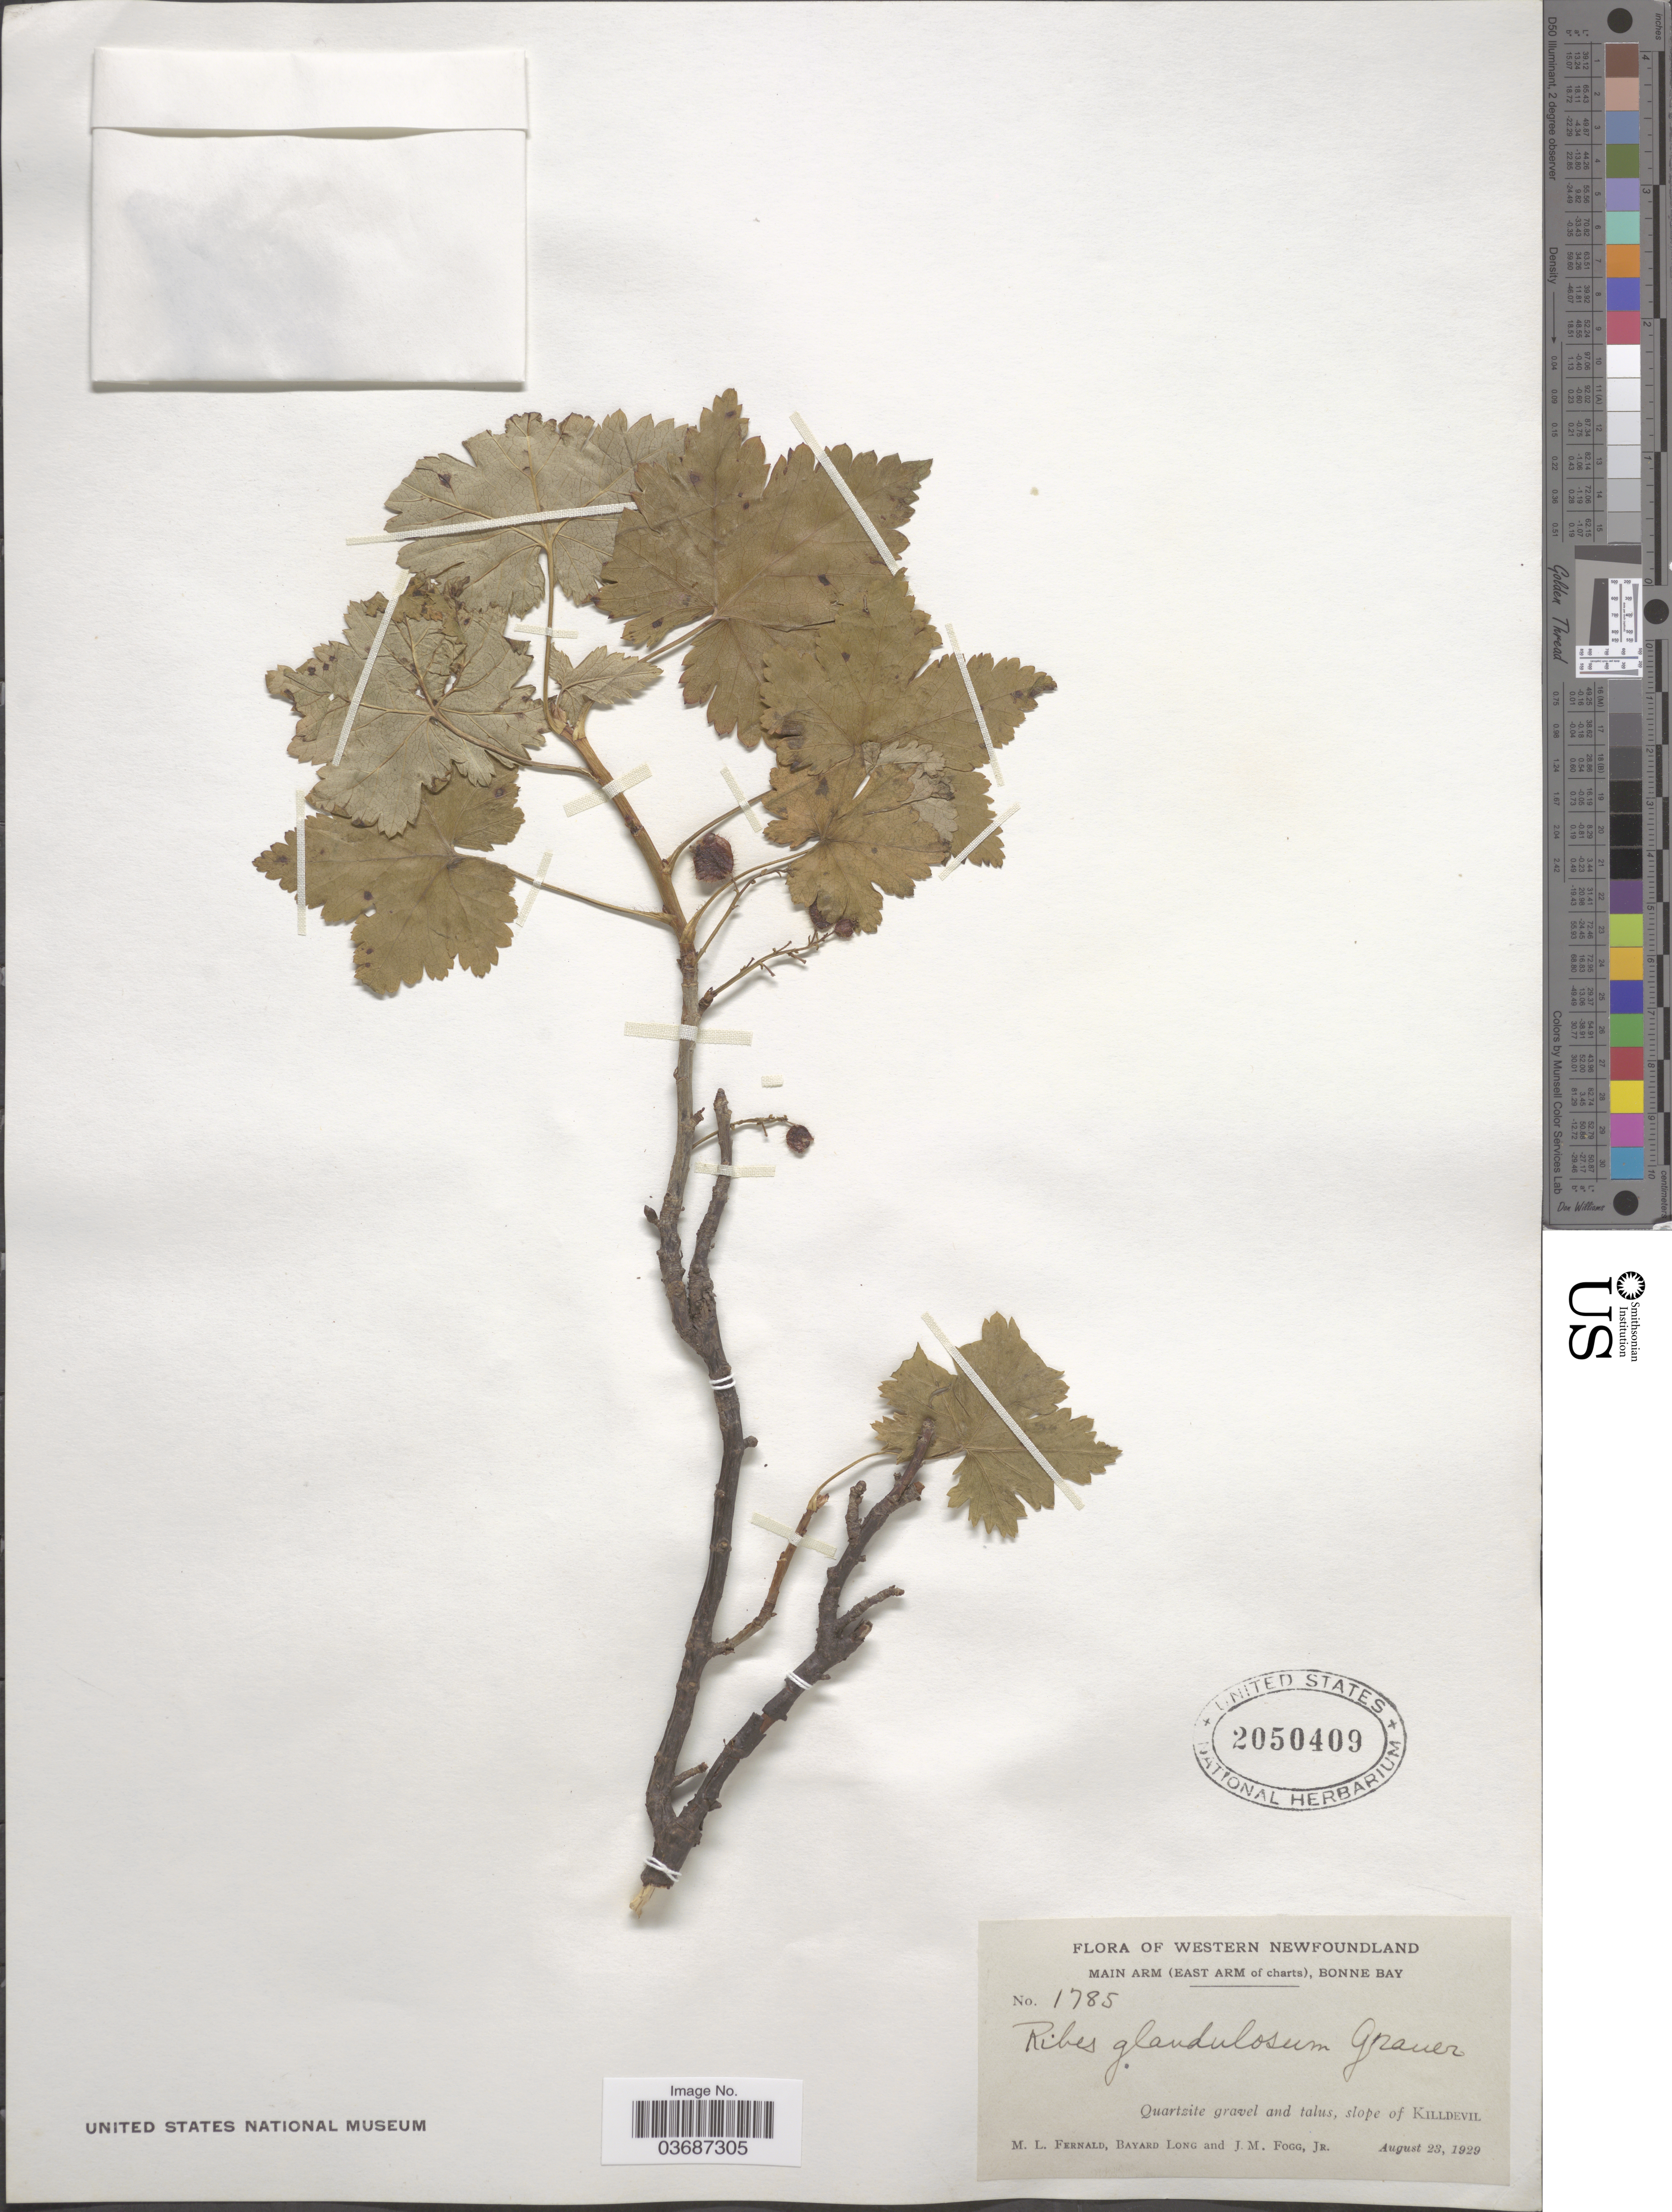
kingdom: Plantae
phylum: Tracheophyta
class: Magnoliopsida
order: Saxifragales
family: Grossulariaceae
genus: Ribes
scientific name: Ribes glandulosum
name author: Ruiz & Pav.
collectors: M. L. Fernald & J. Fogg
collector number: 1785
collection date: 1929-08-23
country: Canada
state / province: Newfoundland and Labrador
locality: Western Newfoundland. Main arm (East Arm of charts), Bonne Bay. Quartzite gravel and talus, slope of Killdevil.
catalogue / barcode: US 2050409